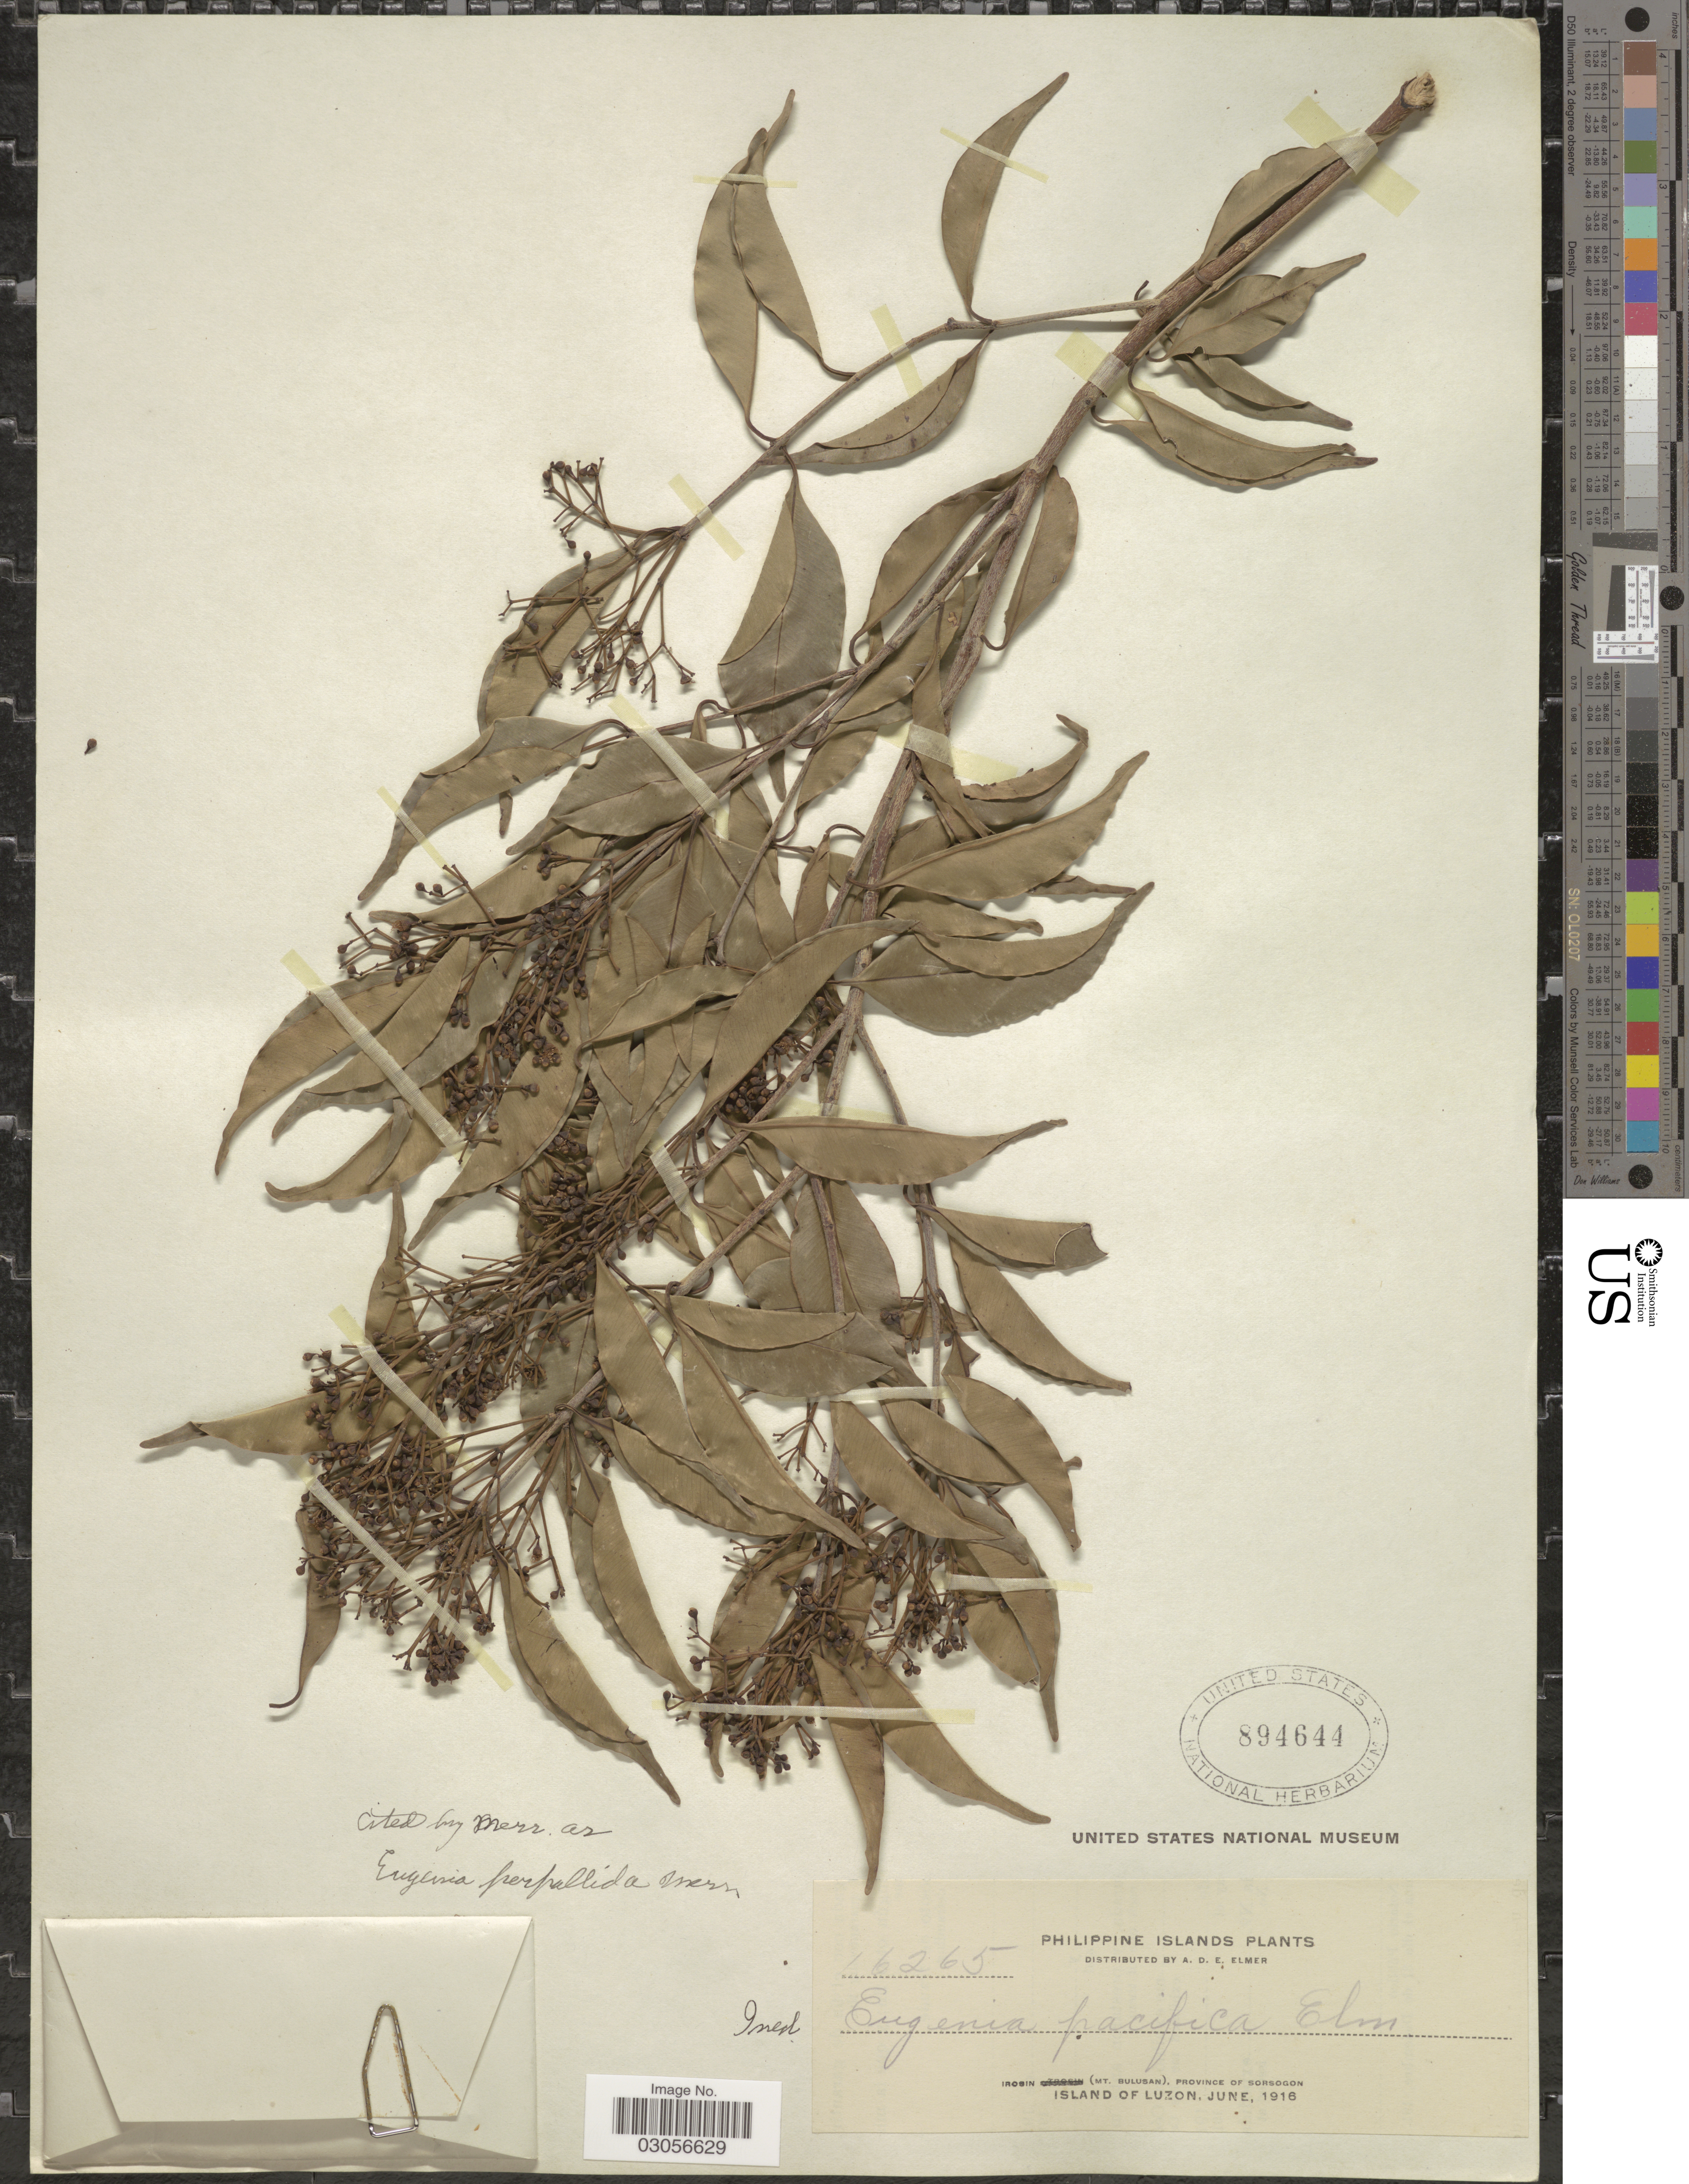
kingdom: Plantae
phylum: Tracheophyta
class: Magnoliopsida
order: Myrtales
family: Myrtaceae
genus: Syzygium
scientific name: Syzygium pallidum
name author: Merr.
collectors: A. D. E. Elmer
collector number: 16265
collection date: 1916-06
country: Philippines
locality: Philippine Islands. Irosin (Mt. Bulusan), Province of Sorsogon. Island of Luzon.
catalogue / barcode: US 894644